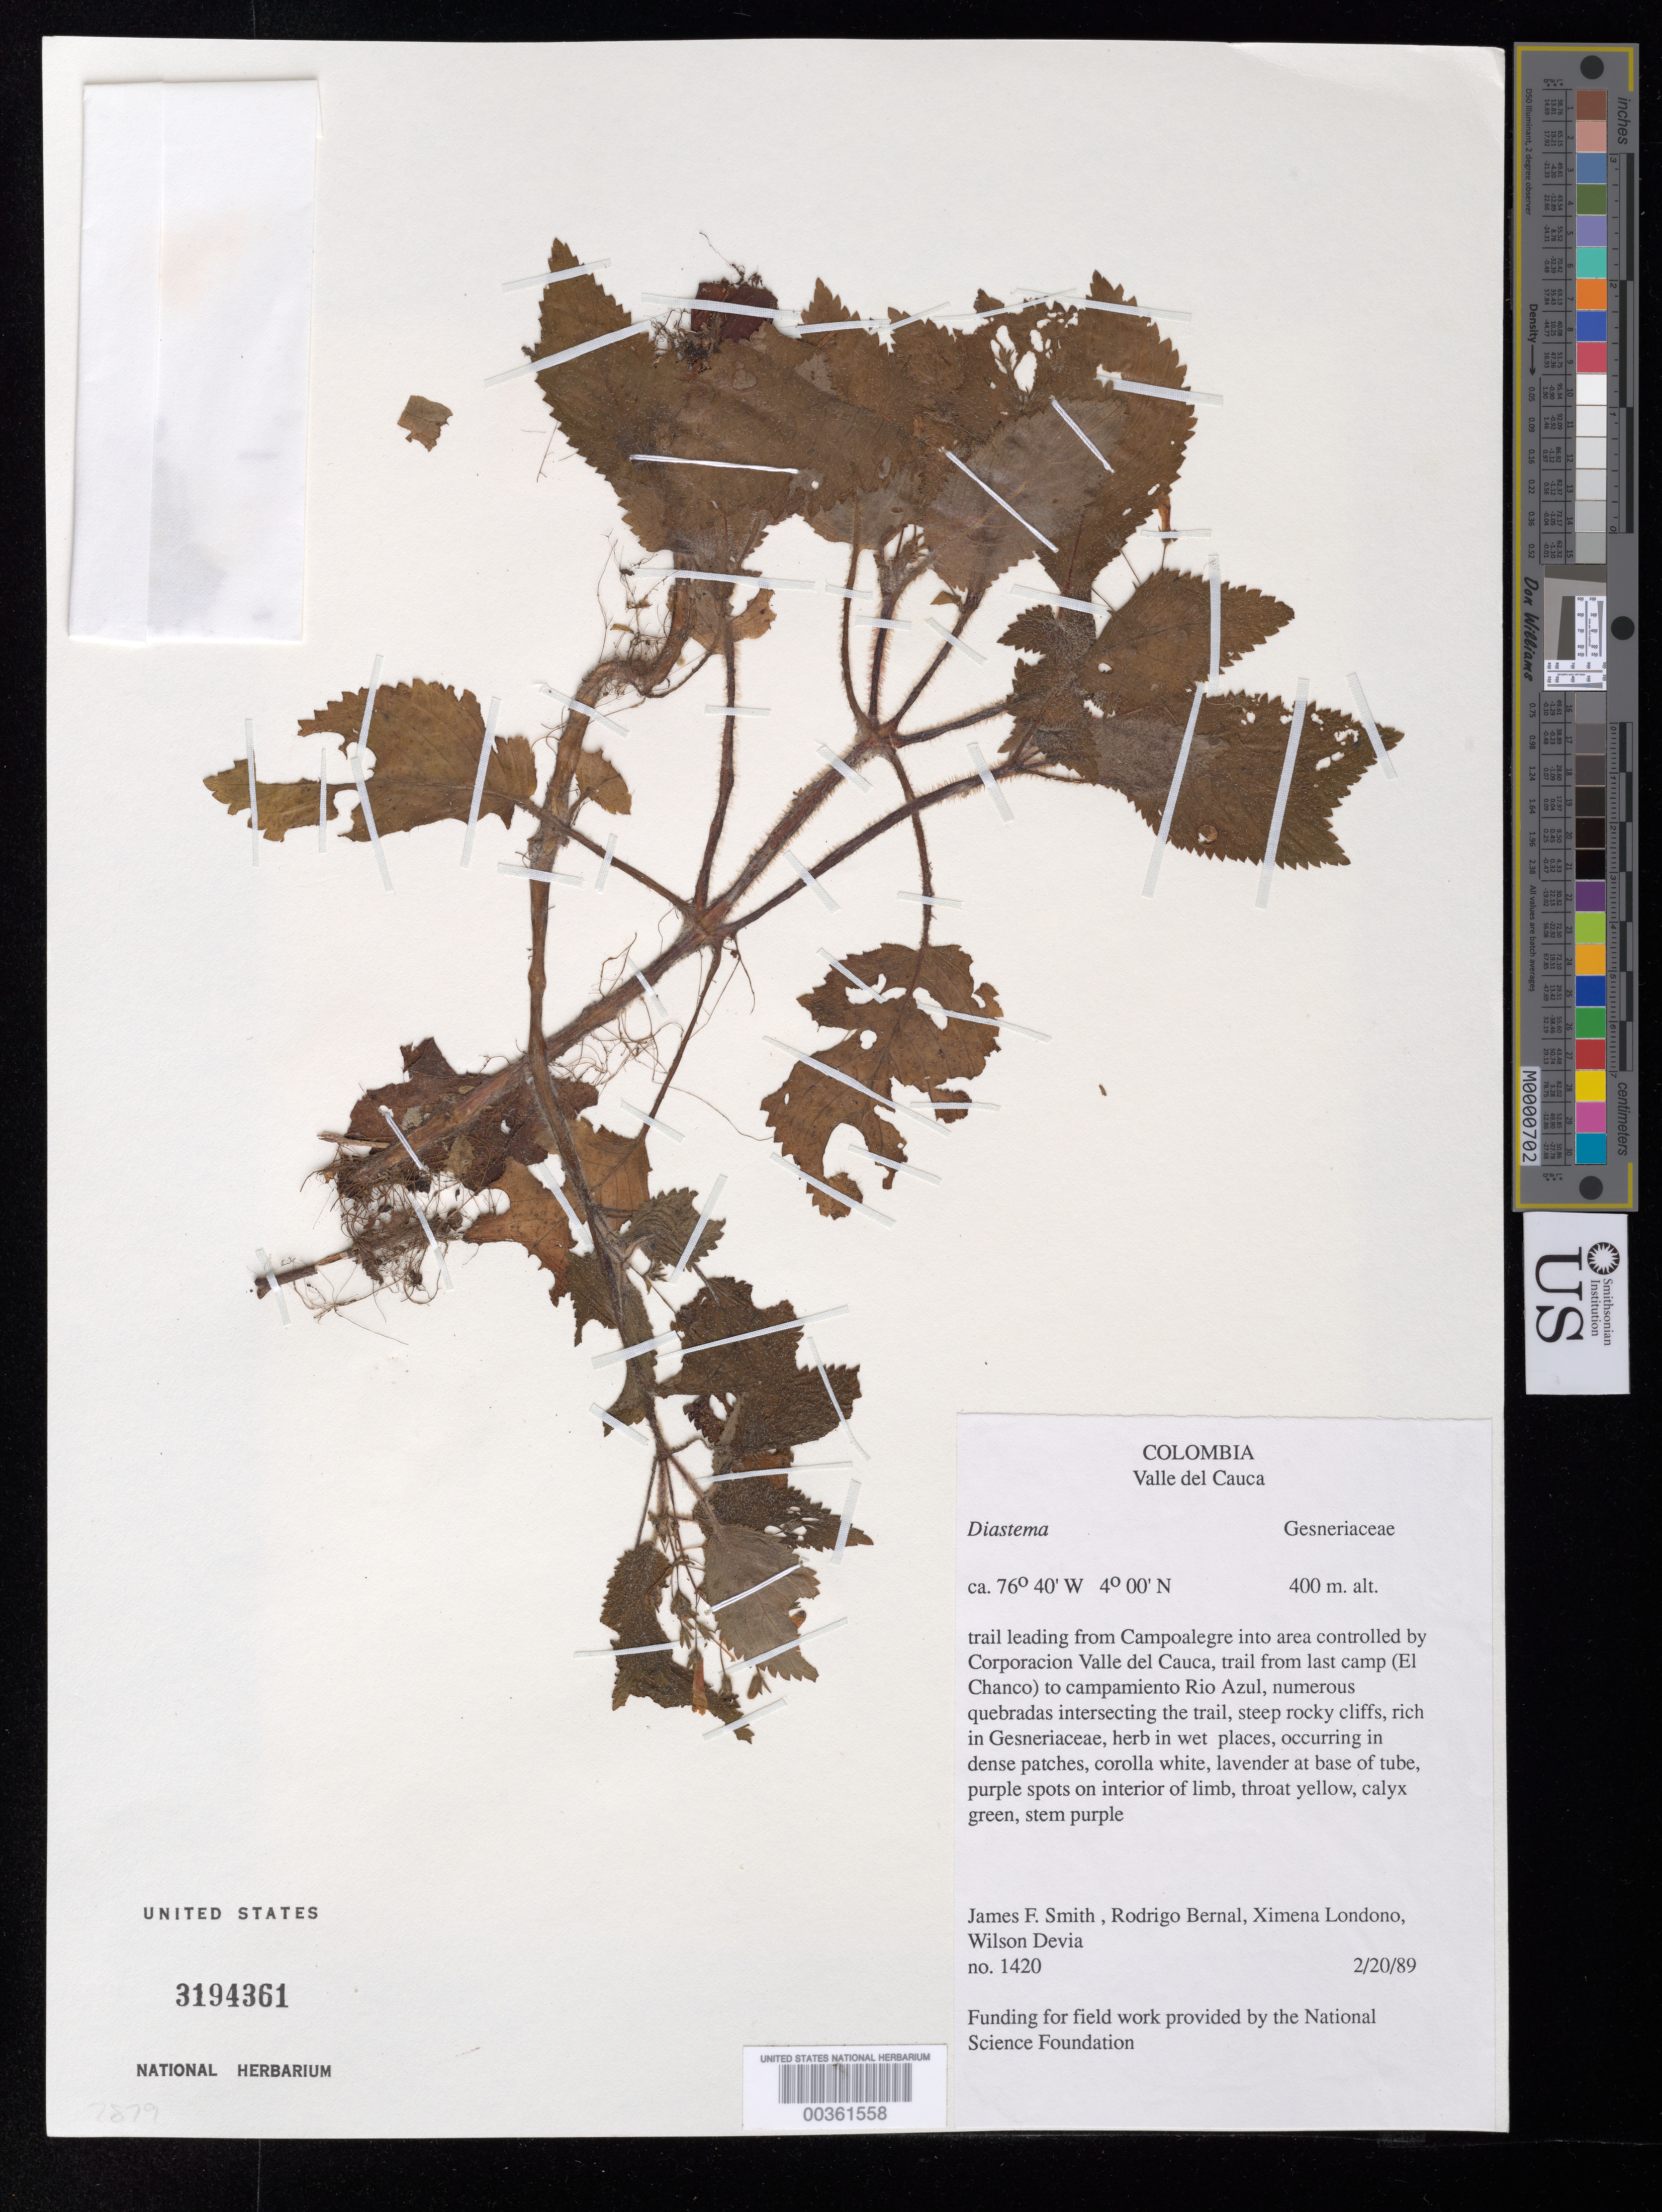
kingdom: Plantae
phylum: Tracheophyta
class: Magnoliopsida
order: Lamiales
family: Gesneriaceae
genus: Diastema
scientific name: Diastema sp.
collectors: J. Smith, R. Bernal, X. Londoño & W. Devia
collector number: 1420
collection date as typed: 20 Feb 1989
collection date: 1989-02-20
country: Colombia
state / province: Valle del Cauca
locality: Trail leading from Campoalegre into area controlled by Corporacion Valle del Cauca, trail fromlast camp to Campamiento Rio Azul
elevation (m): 400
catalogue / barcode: US 3194361